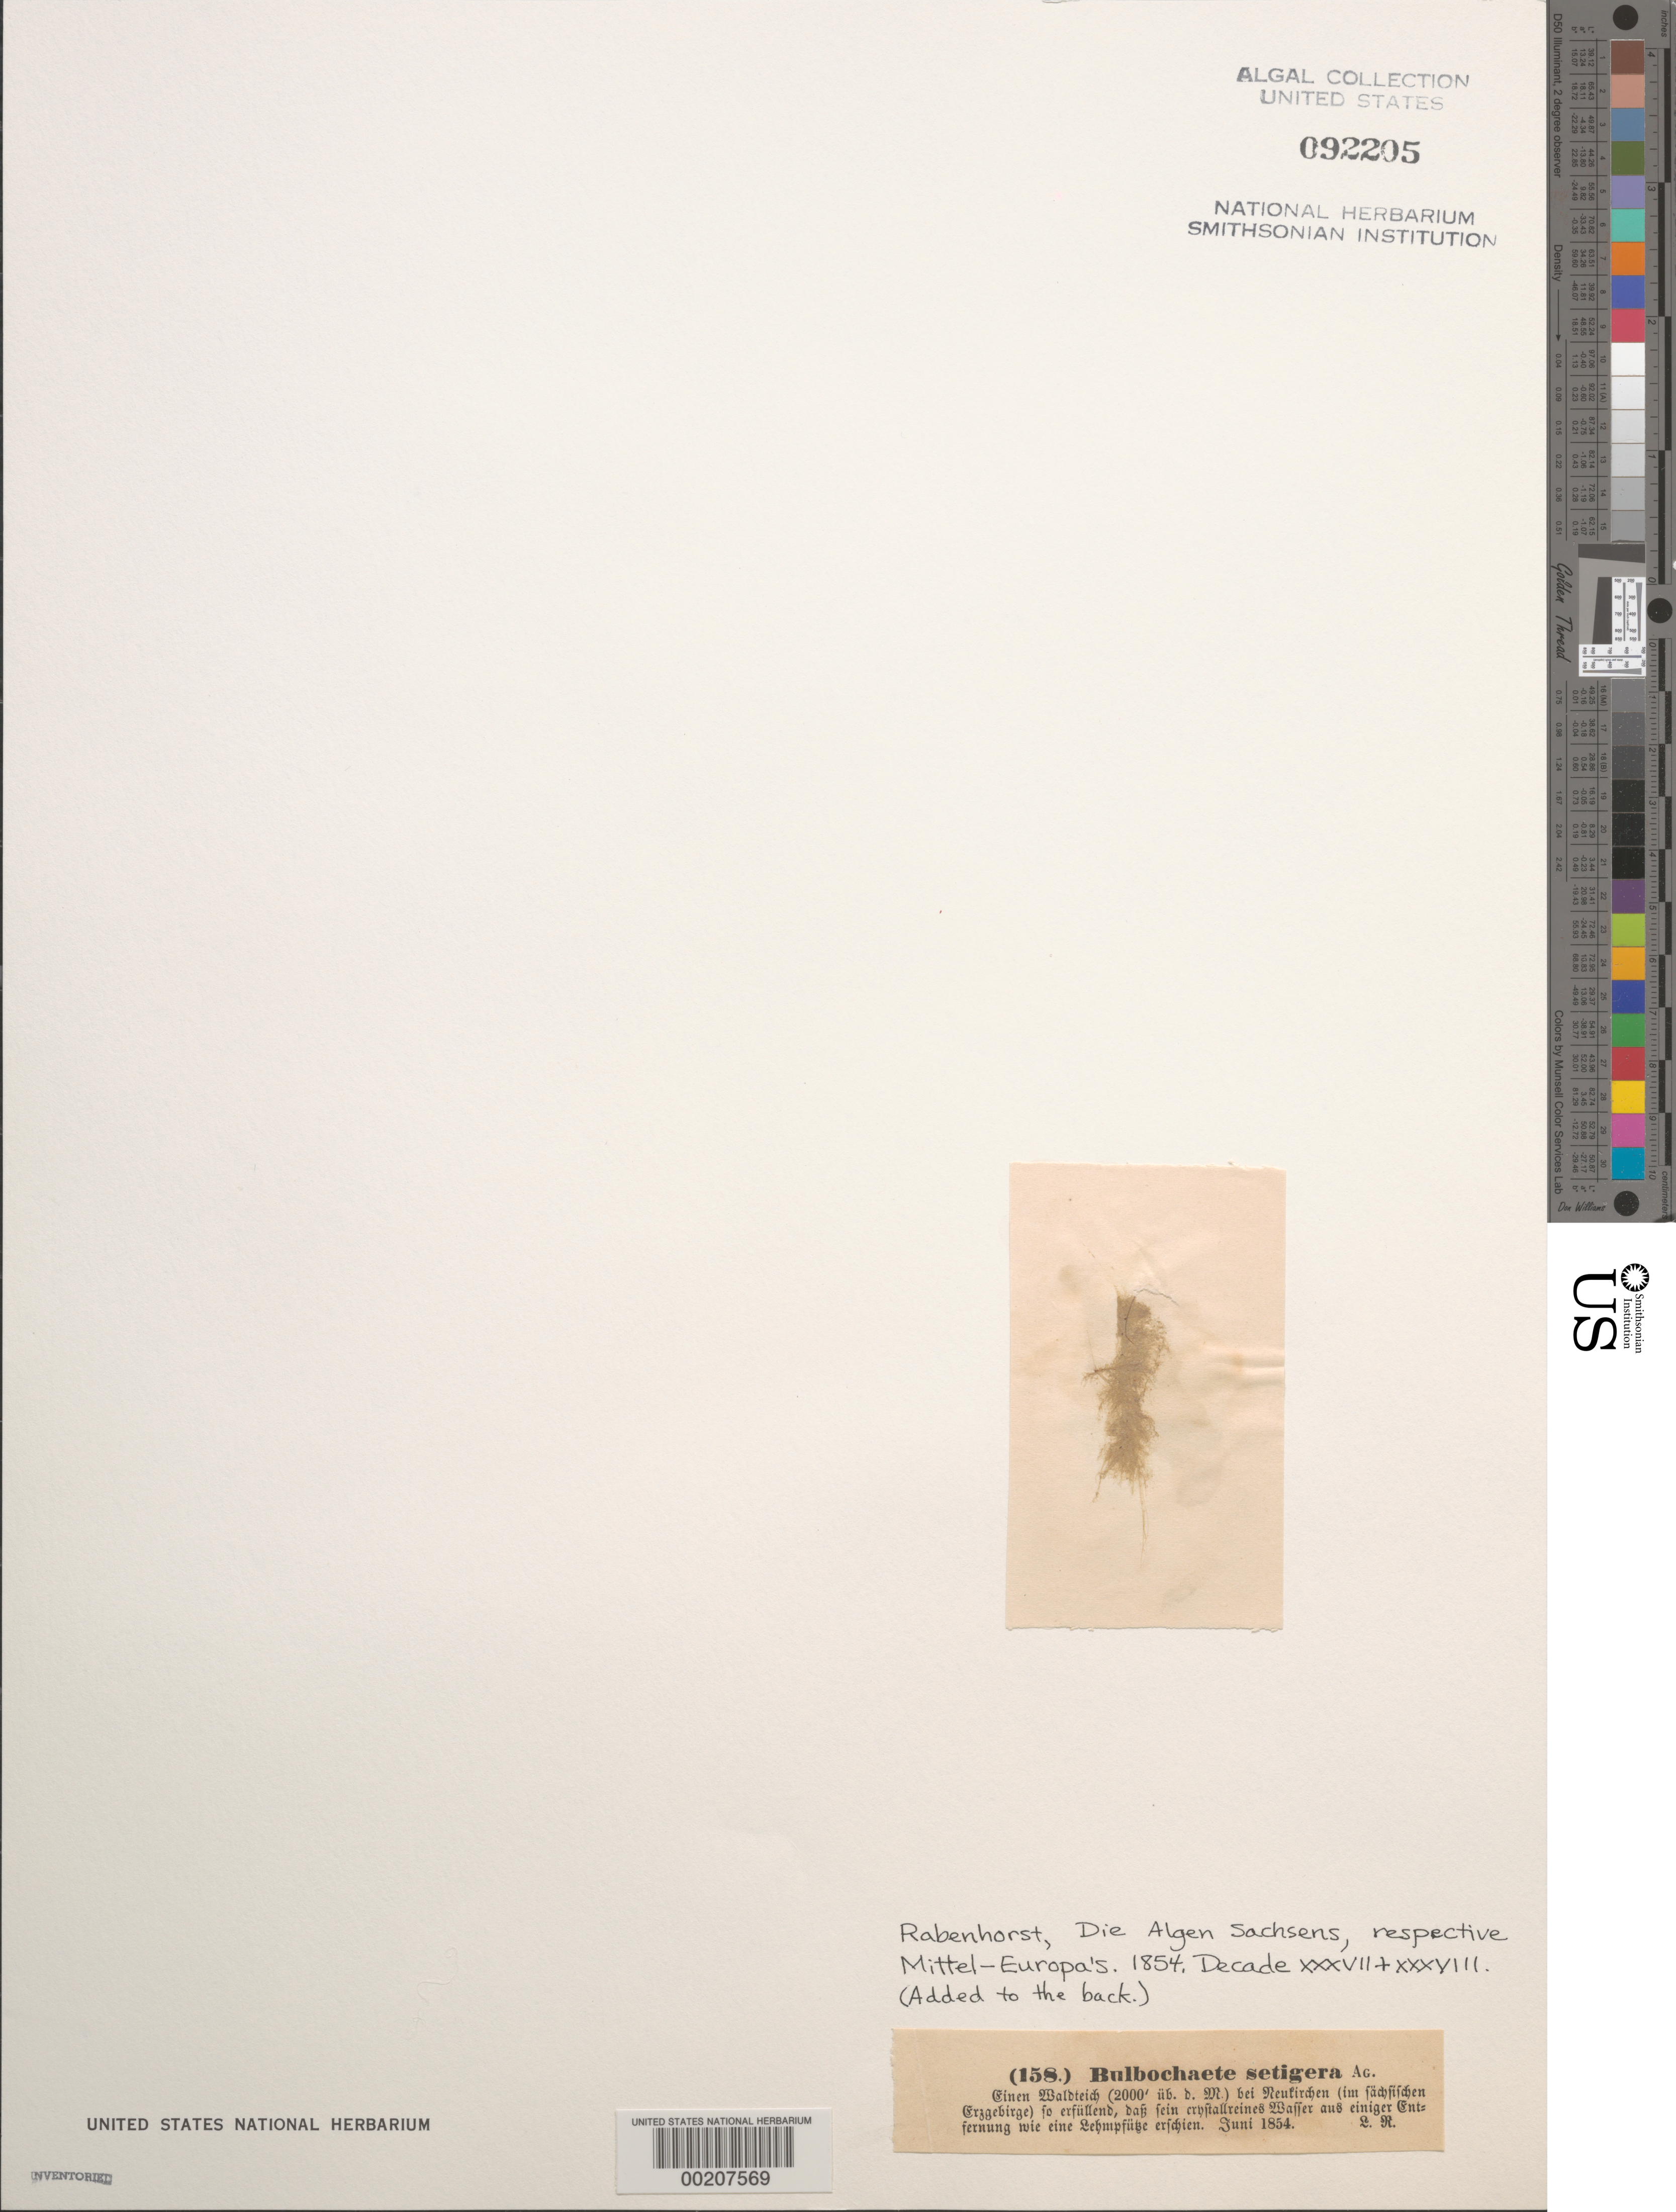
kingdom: Plantae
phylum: Chlorophyta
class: Chlorophyceae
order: Oedogoniales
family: Oedogoniaceae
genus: Bulbochaete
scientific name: Bulbochaete setigera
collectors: G. L. Rabenhorst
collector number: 158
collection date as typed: Jun 1854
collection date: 1854-06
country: Germany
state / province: Sachsen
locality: Leipzig District. Waldteich near neukirchen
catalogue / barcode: US 92205